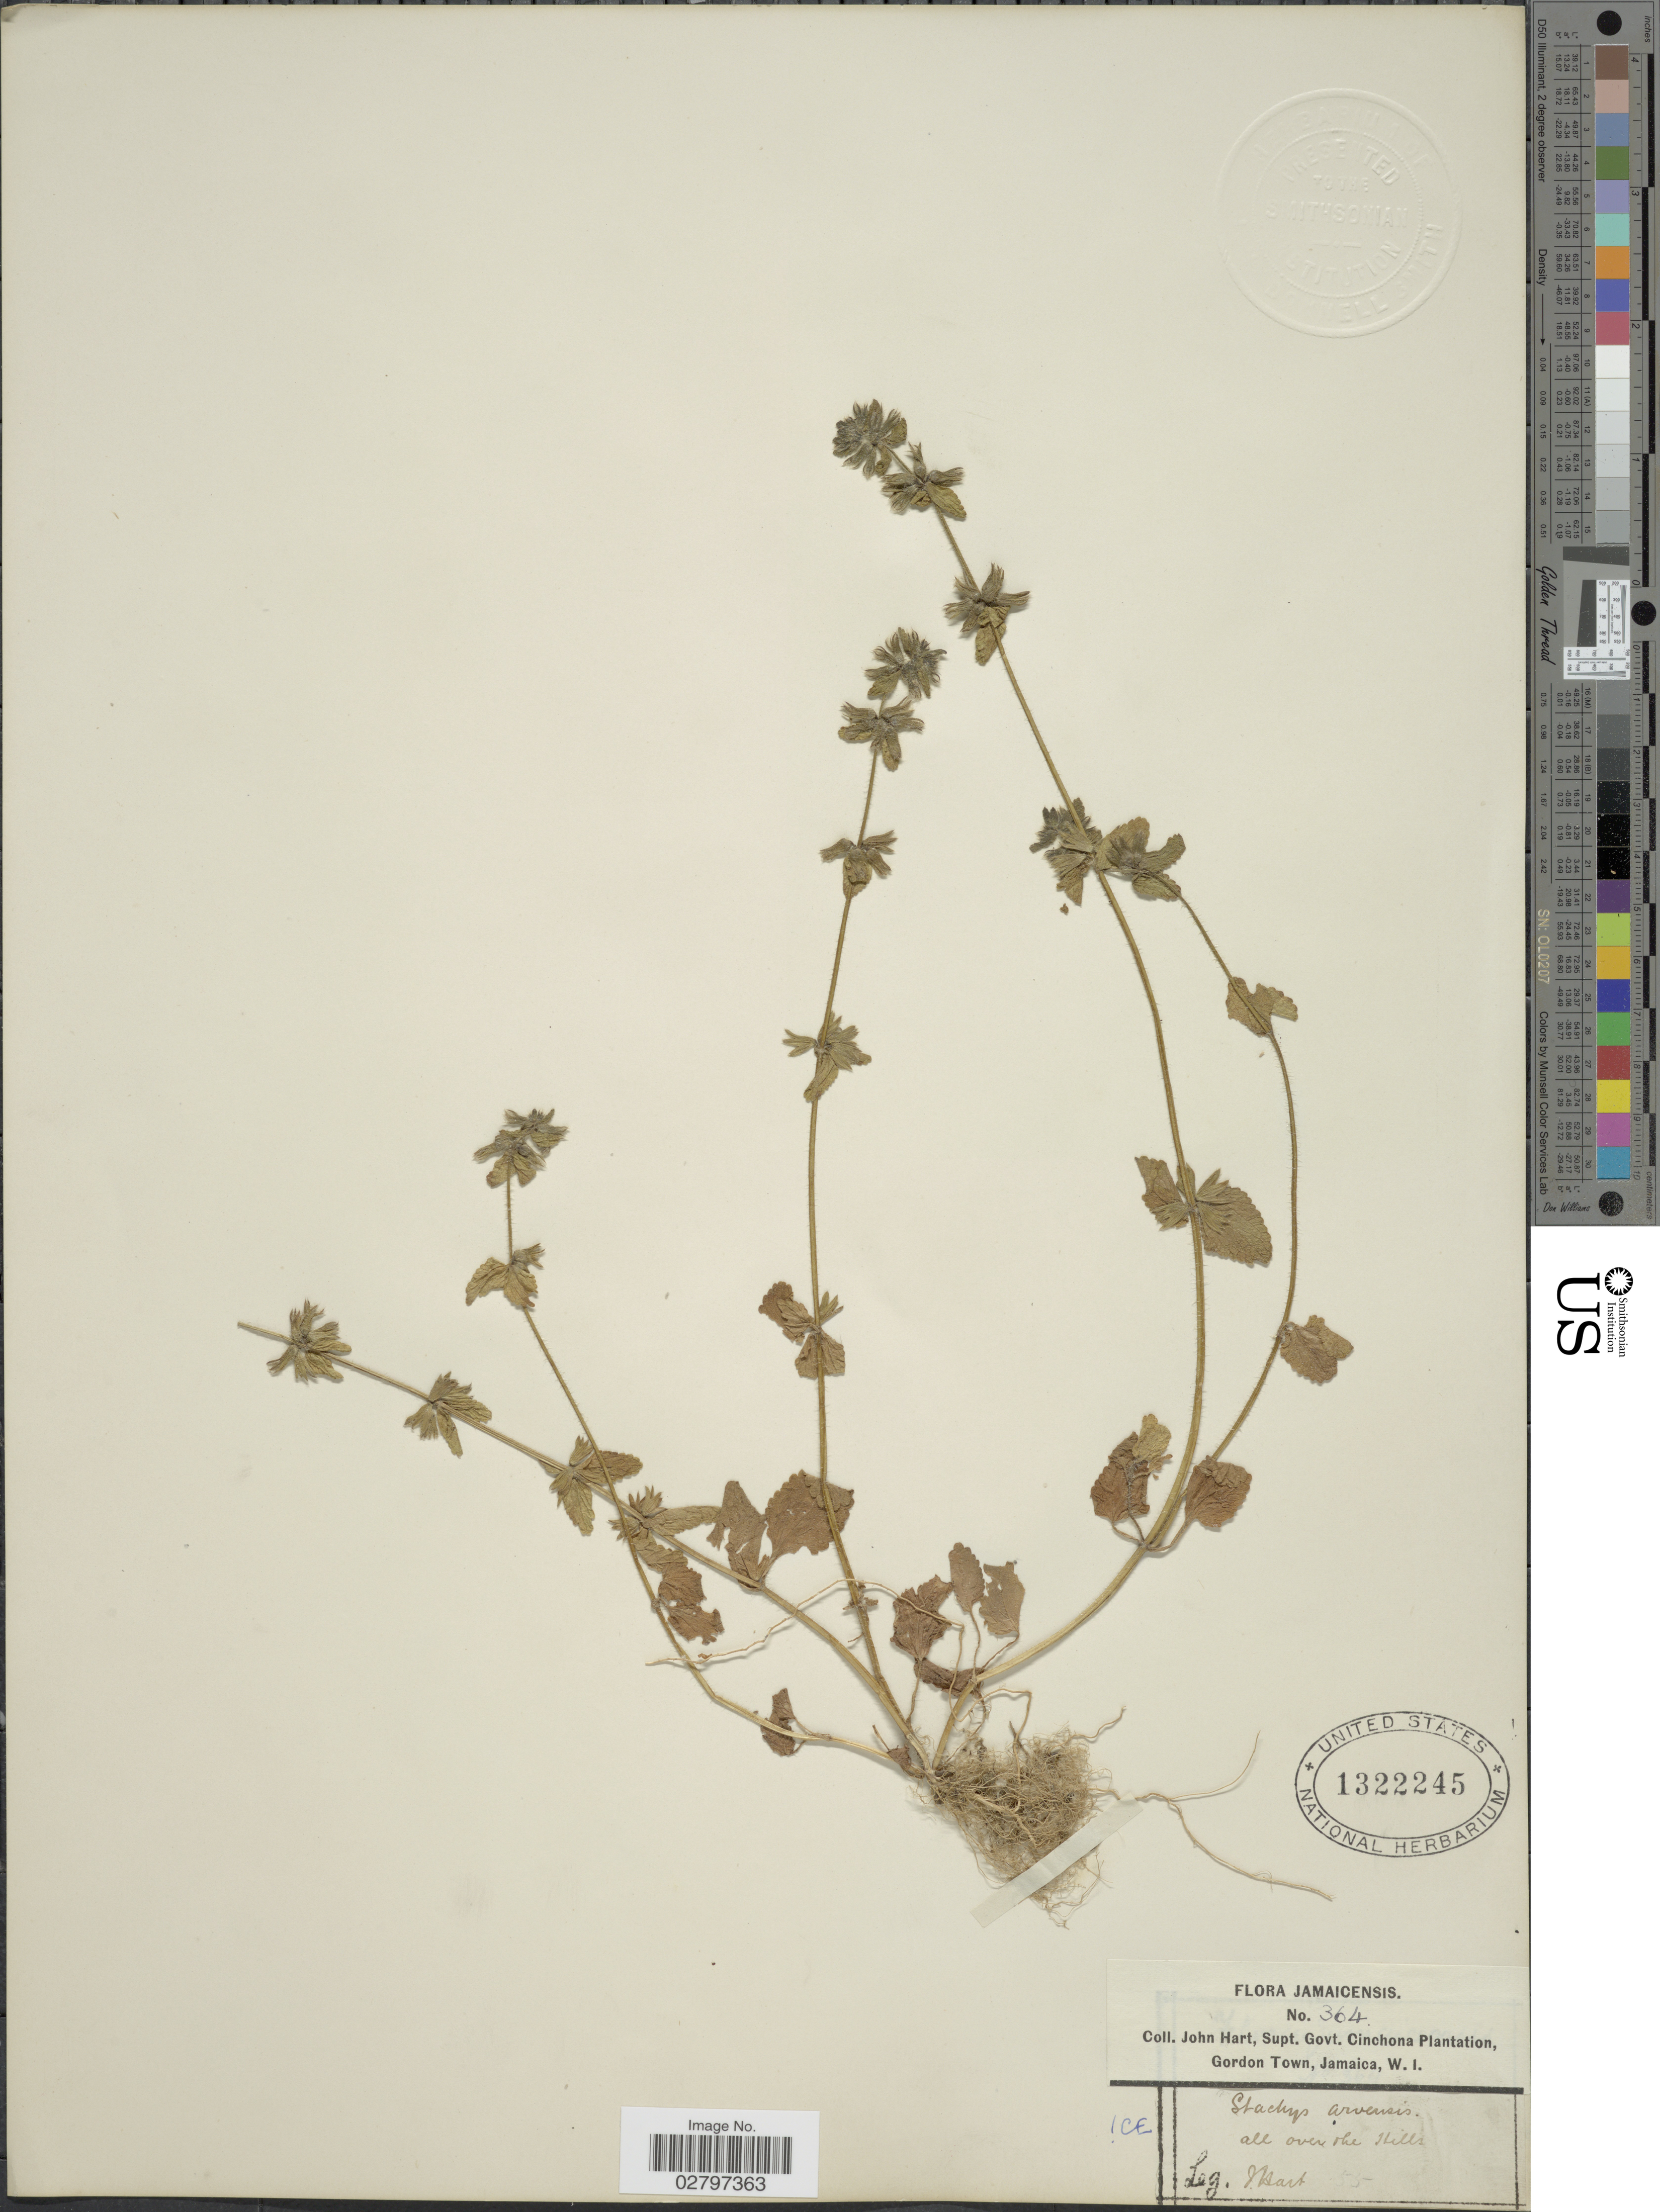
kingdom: Plantae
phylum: Tracheophyta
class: Magnoliopsida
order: Lamiales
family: Lamiaceae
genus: Stachys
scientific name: Stachys arvensis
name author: (L.) L.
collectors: J. H. Hart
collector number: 364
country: Jamaica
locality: All over the hills.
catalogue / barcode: US 1322245